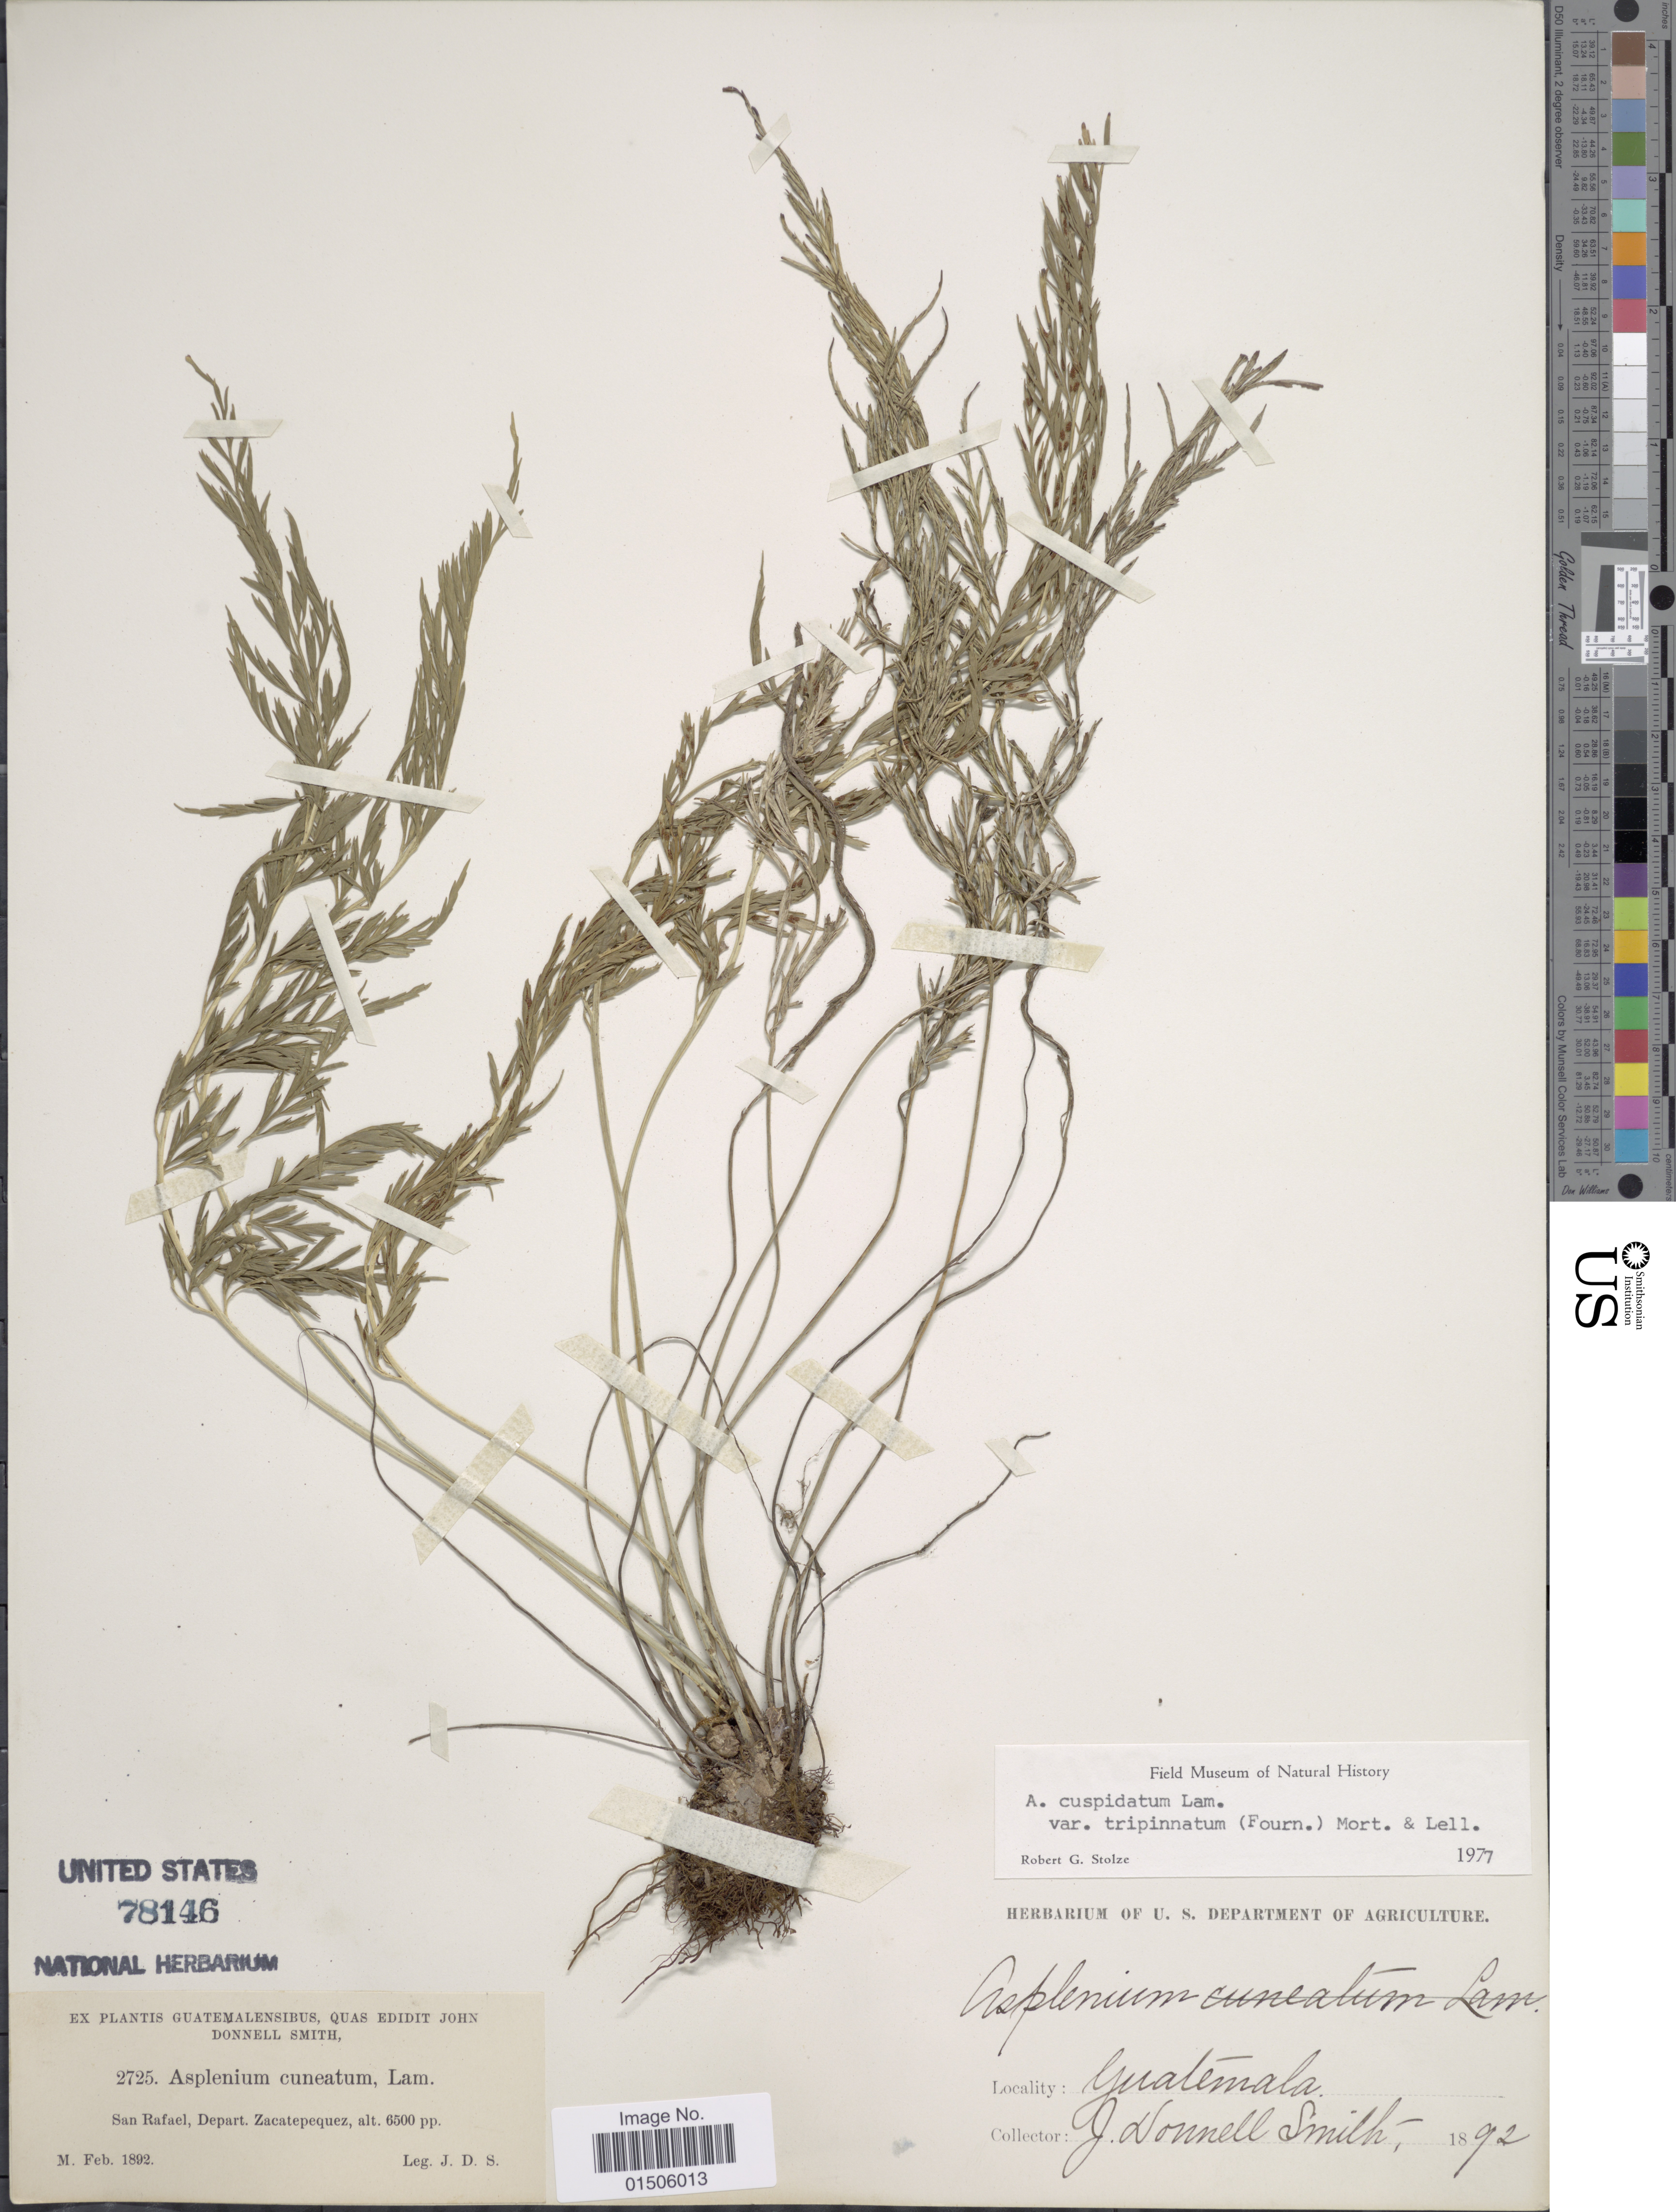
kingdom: Plantae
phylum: Tracheophyta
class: Polypodiopsida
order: Polypodiales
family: Aspleniaceae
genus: Asplenium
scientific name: Asplenium cuspidatum var. tripinnatum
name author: (E. Fourn.) C.V. Morton & Lellinger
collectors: J. Donnell Smith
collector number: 2725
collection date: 1892-02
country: Guatemala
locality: San Rafael, Depart. Zacatepequez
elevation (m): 1981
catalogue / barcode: US 78146